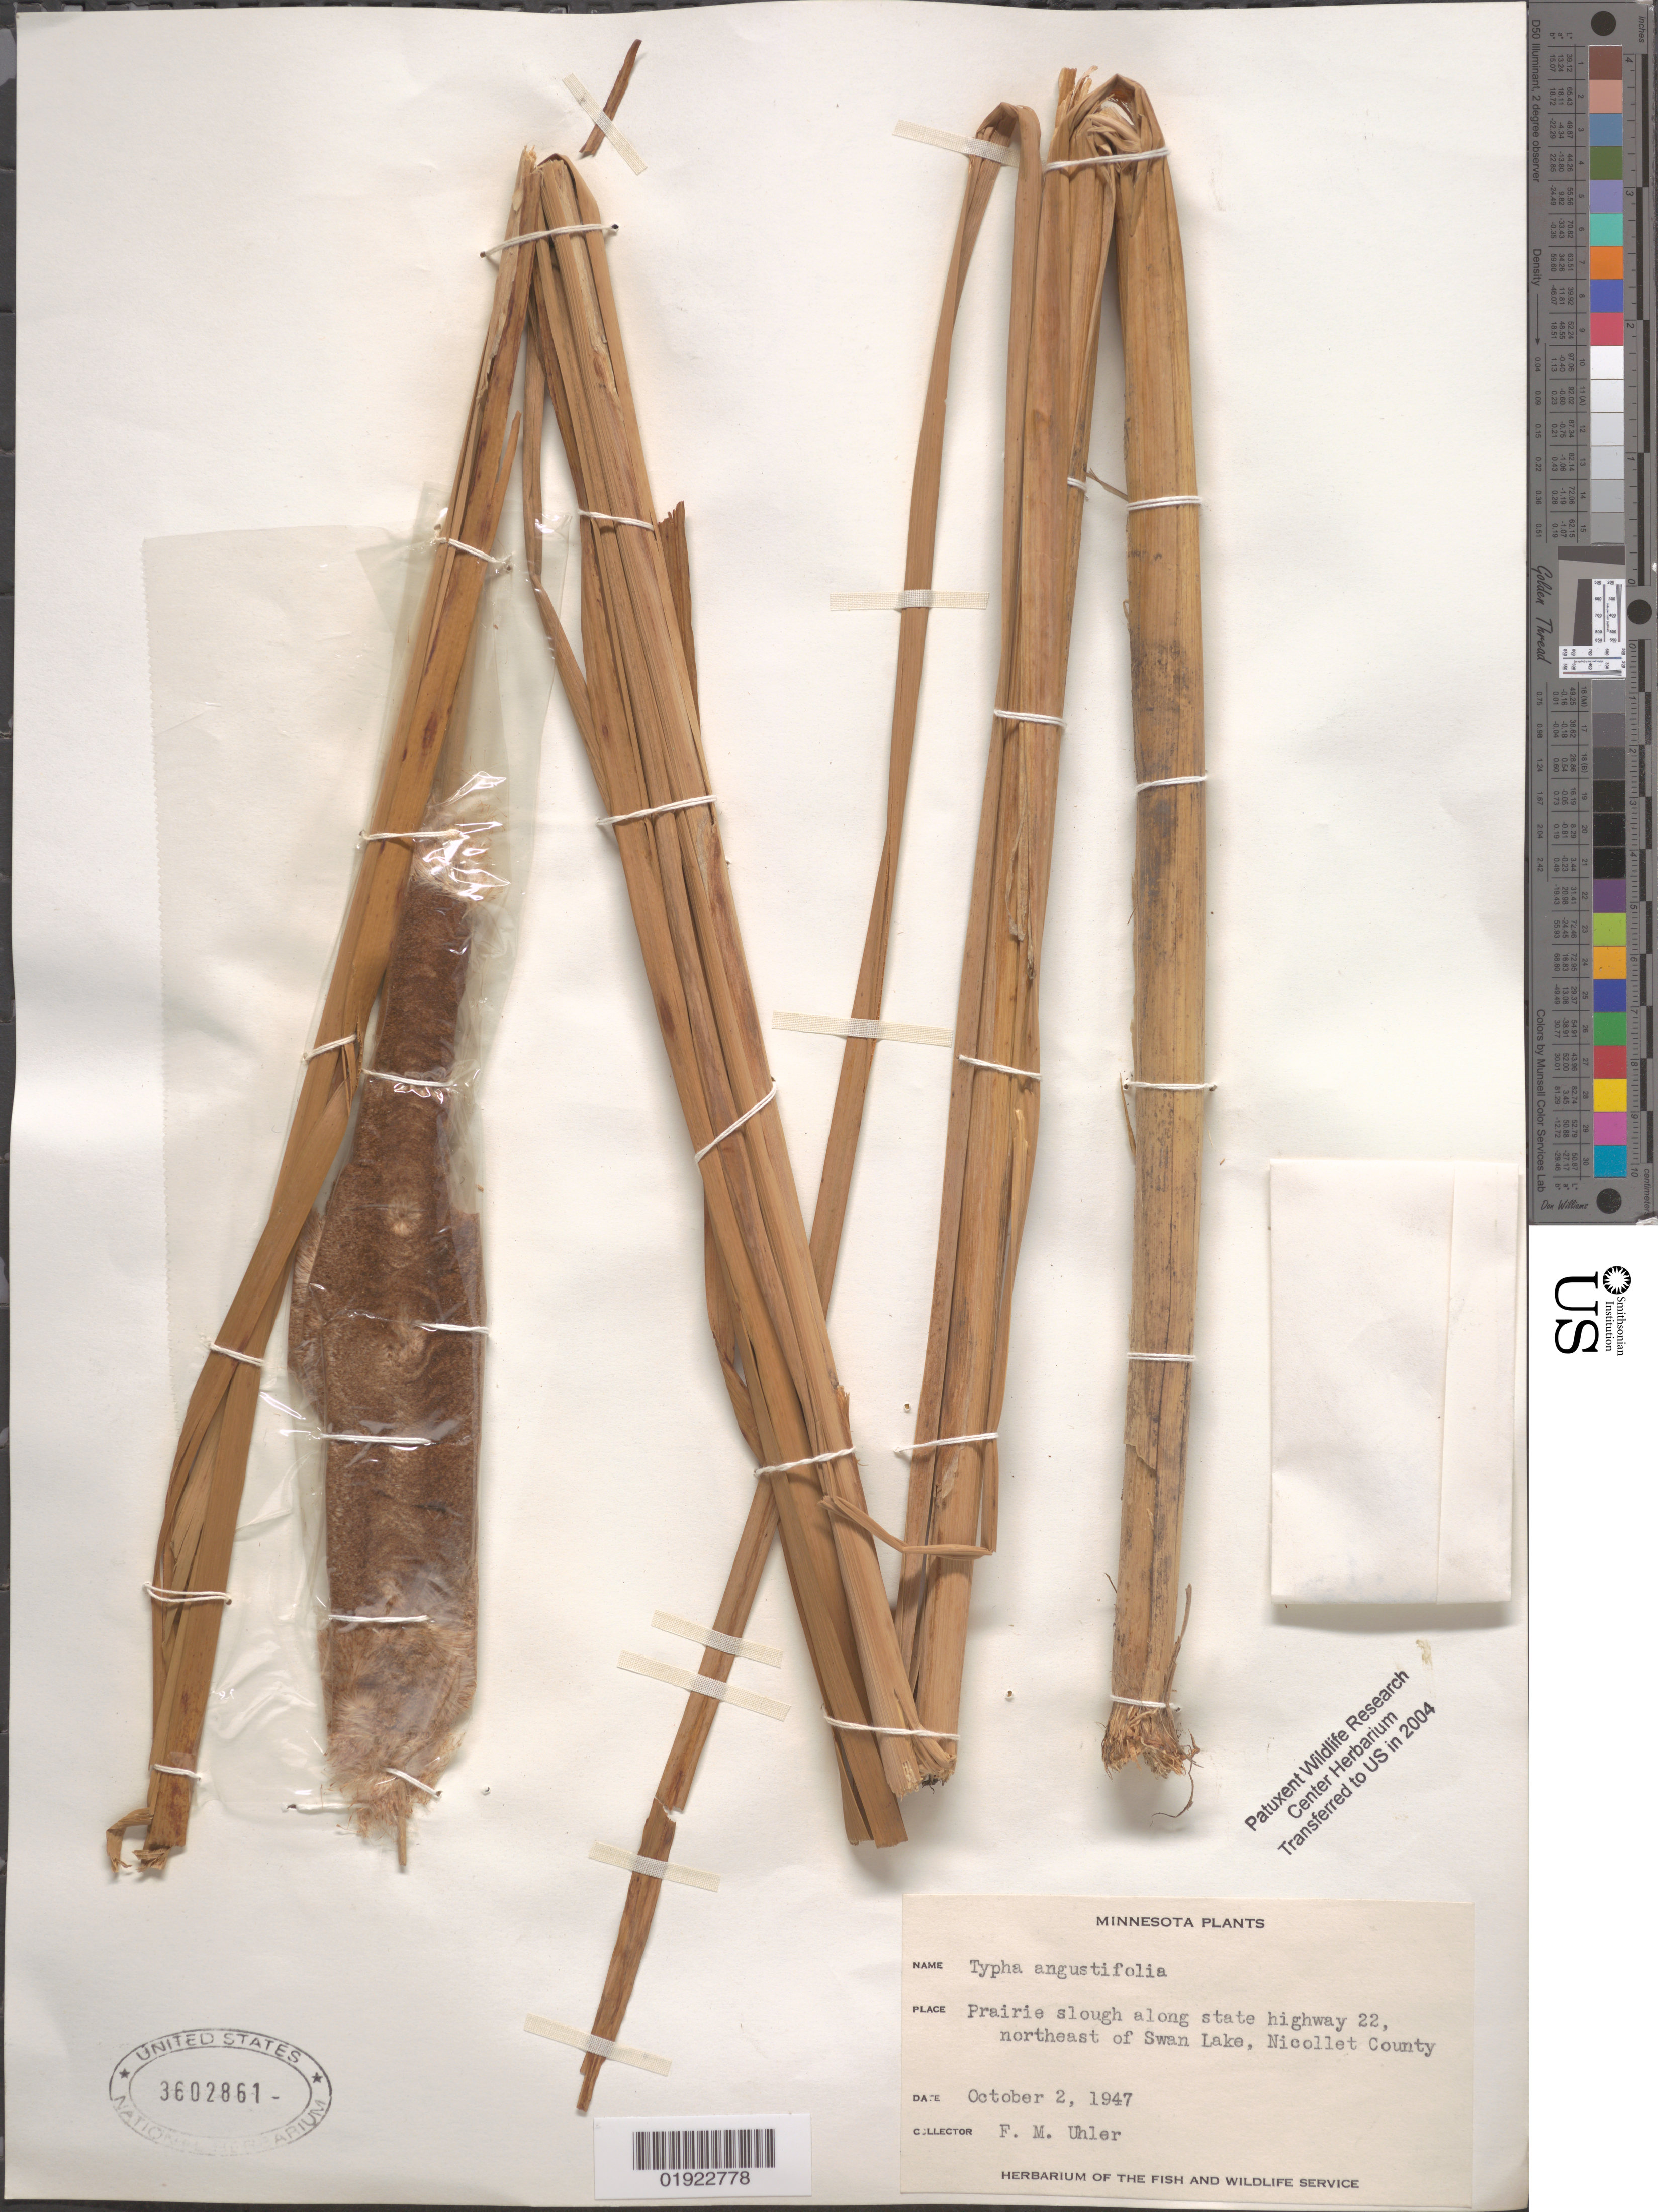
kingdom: Plantae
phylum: Tracheophyta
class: Liliopsida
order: Poales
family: Typhaceae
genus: Typha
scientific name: Typha angustifolia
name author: L.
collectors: F. Uhler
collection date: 1947-10-02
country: United States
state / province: Minnesota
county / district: Nicollet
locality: Prairie slough along state highway 22, northeast of Swan Lake.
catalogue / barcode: US 3602861